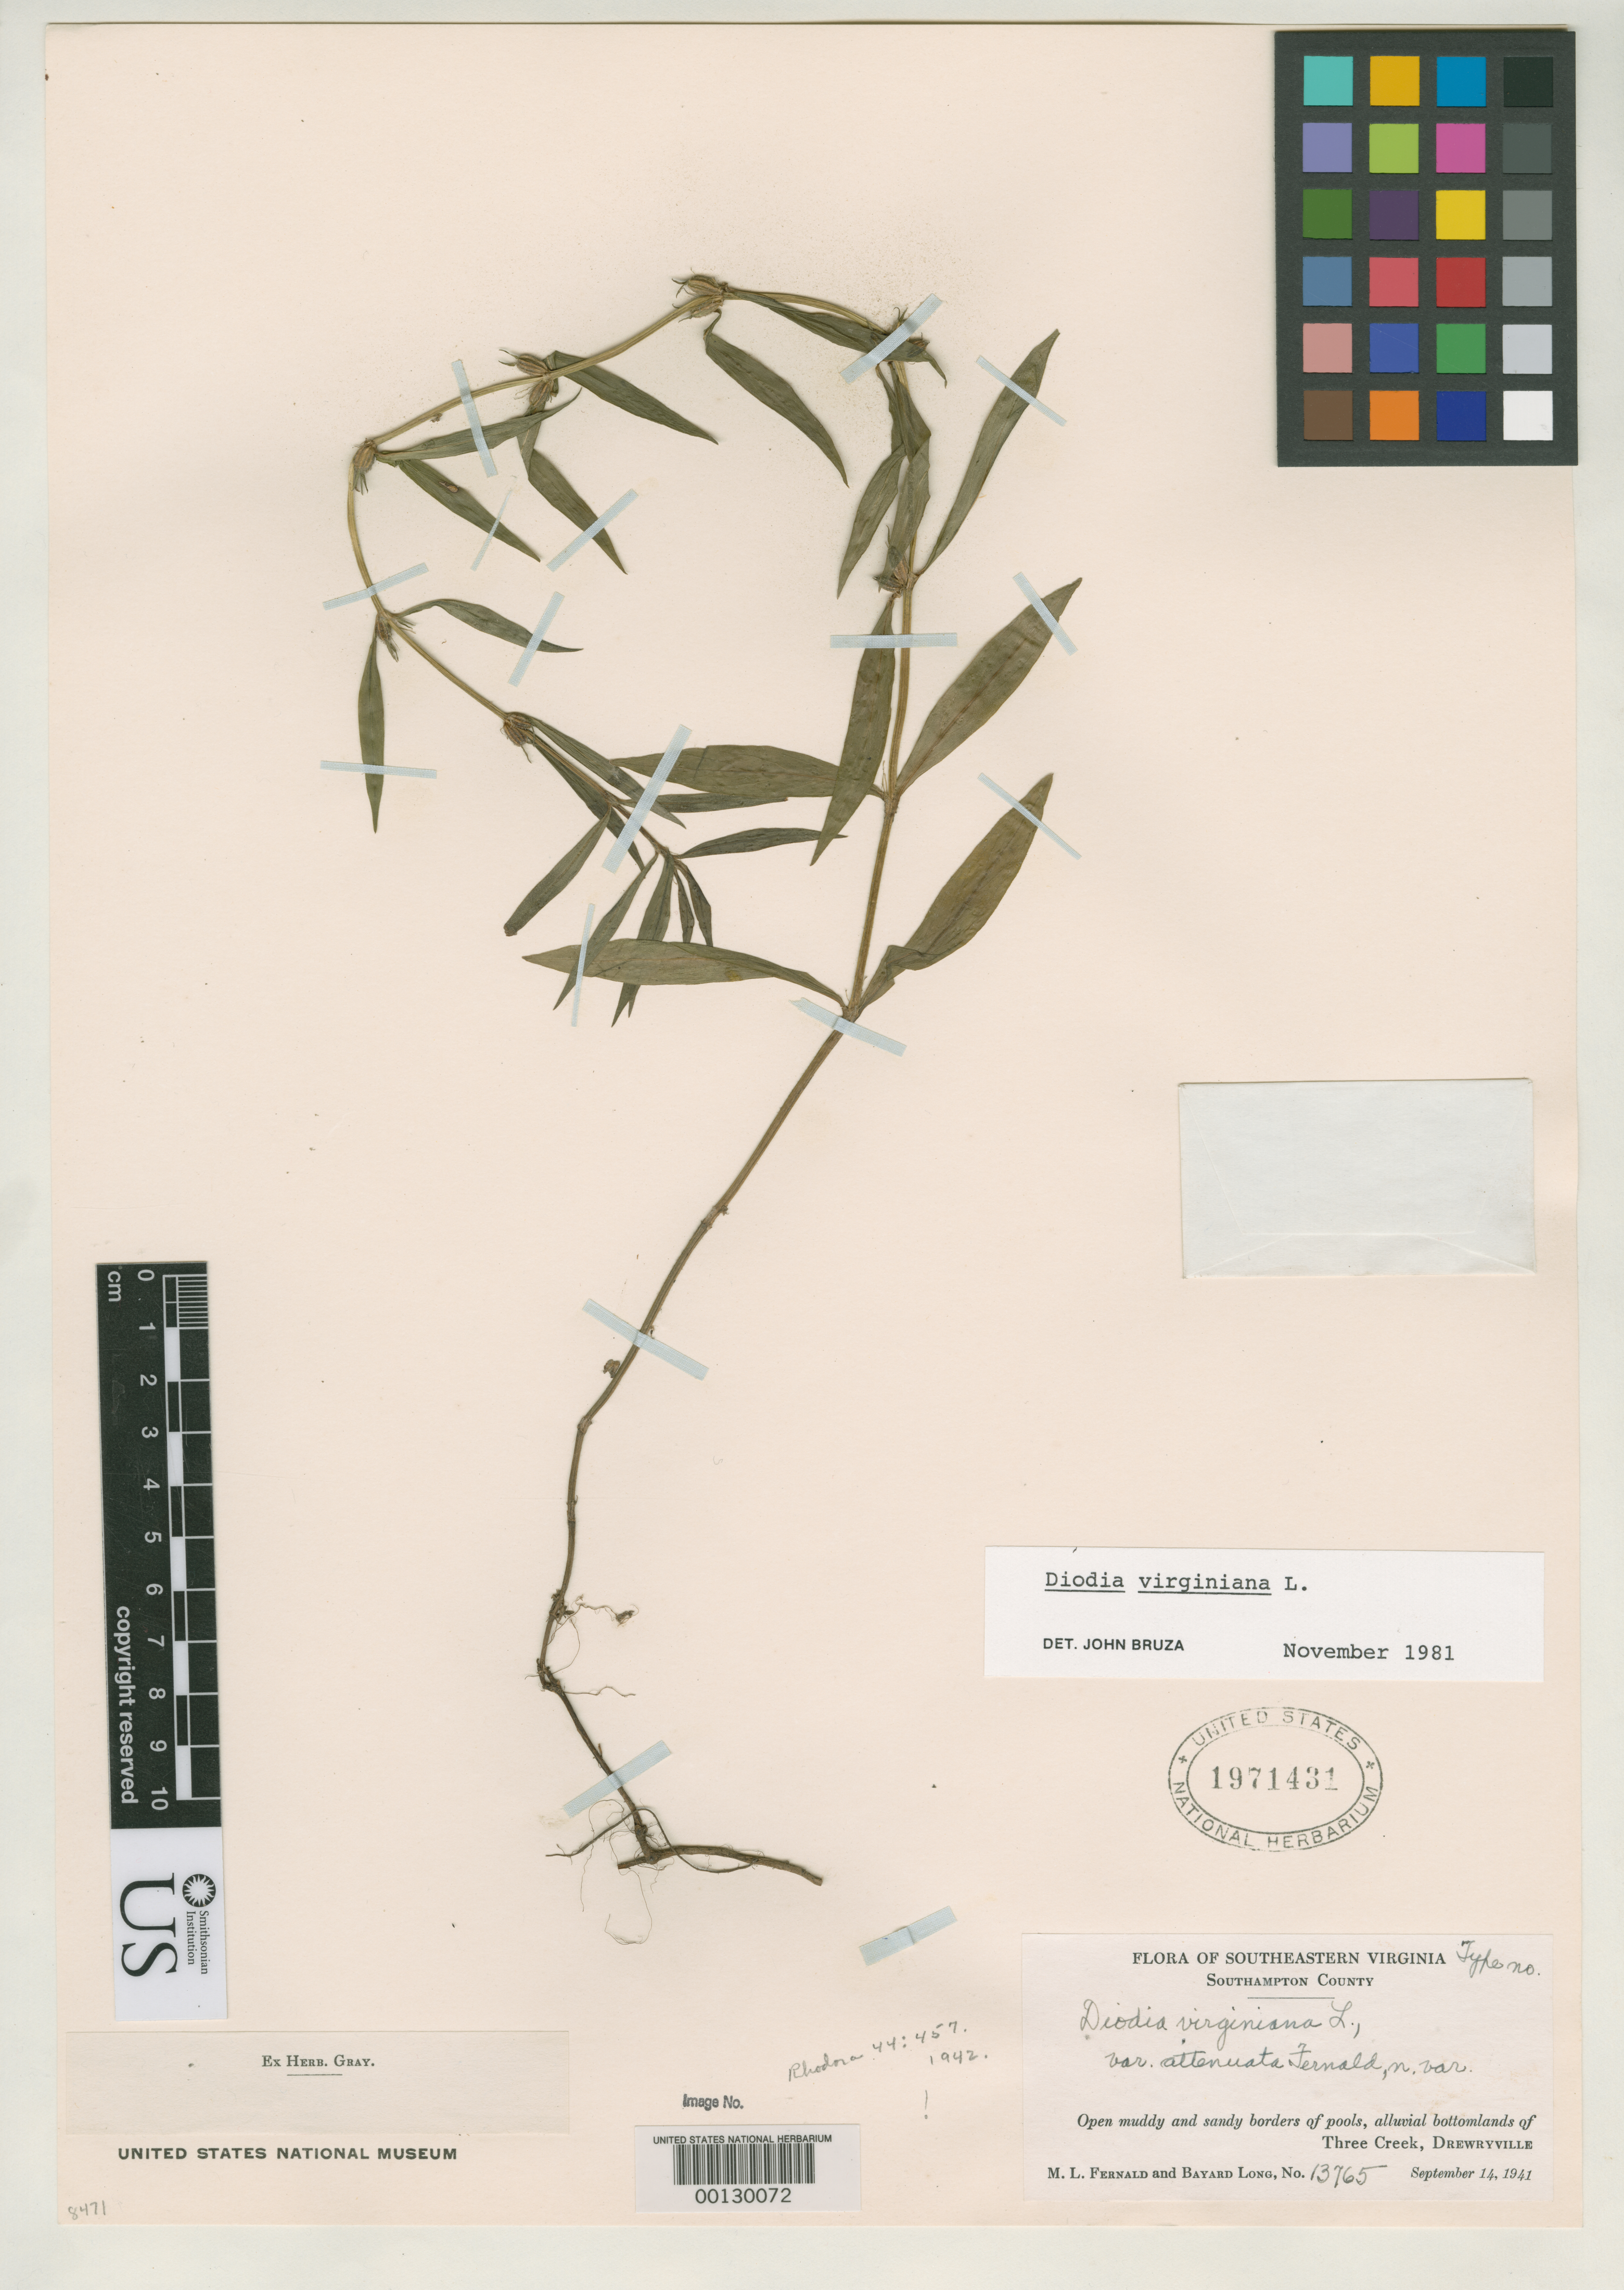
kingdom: Plantae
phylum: Tracheophyta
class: Magnoliopsida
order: Gentianales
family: Rubiaceae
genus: Diodia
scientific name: Diodia virginiana var. attenuata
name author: Fernald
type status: Isotype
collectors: M. L. Fernald & B. H. Long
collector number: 13765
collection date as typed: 14 Sep 1941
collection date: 1941-09-14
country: United States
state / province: Virginia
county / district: Southampton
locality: Three Creek, Drewryville.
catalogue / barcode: US 1971431